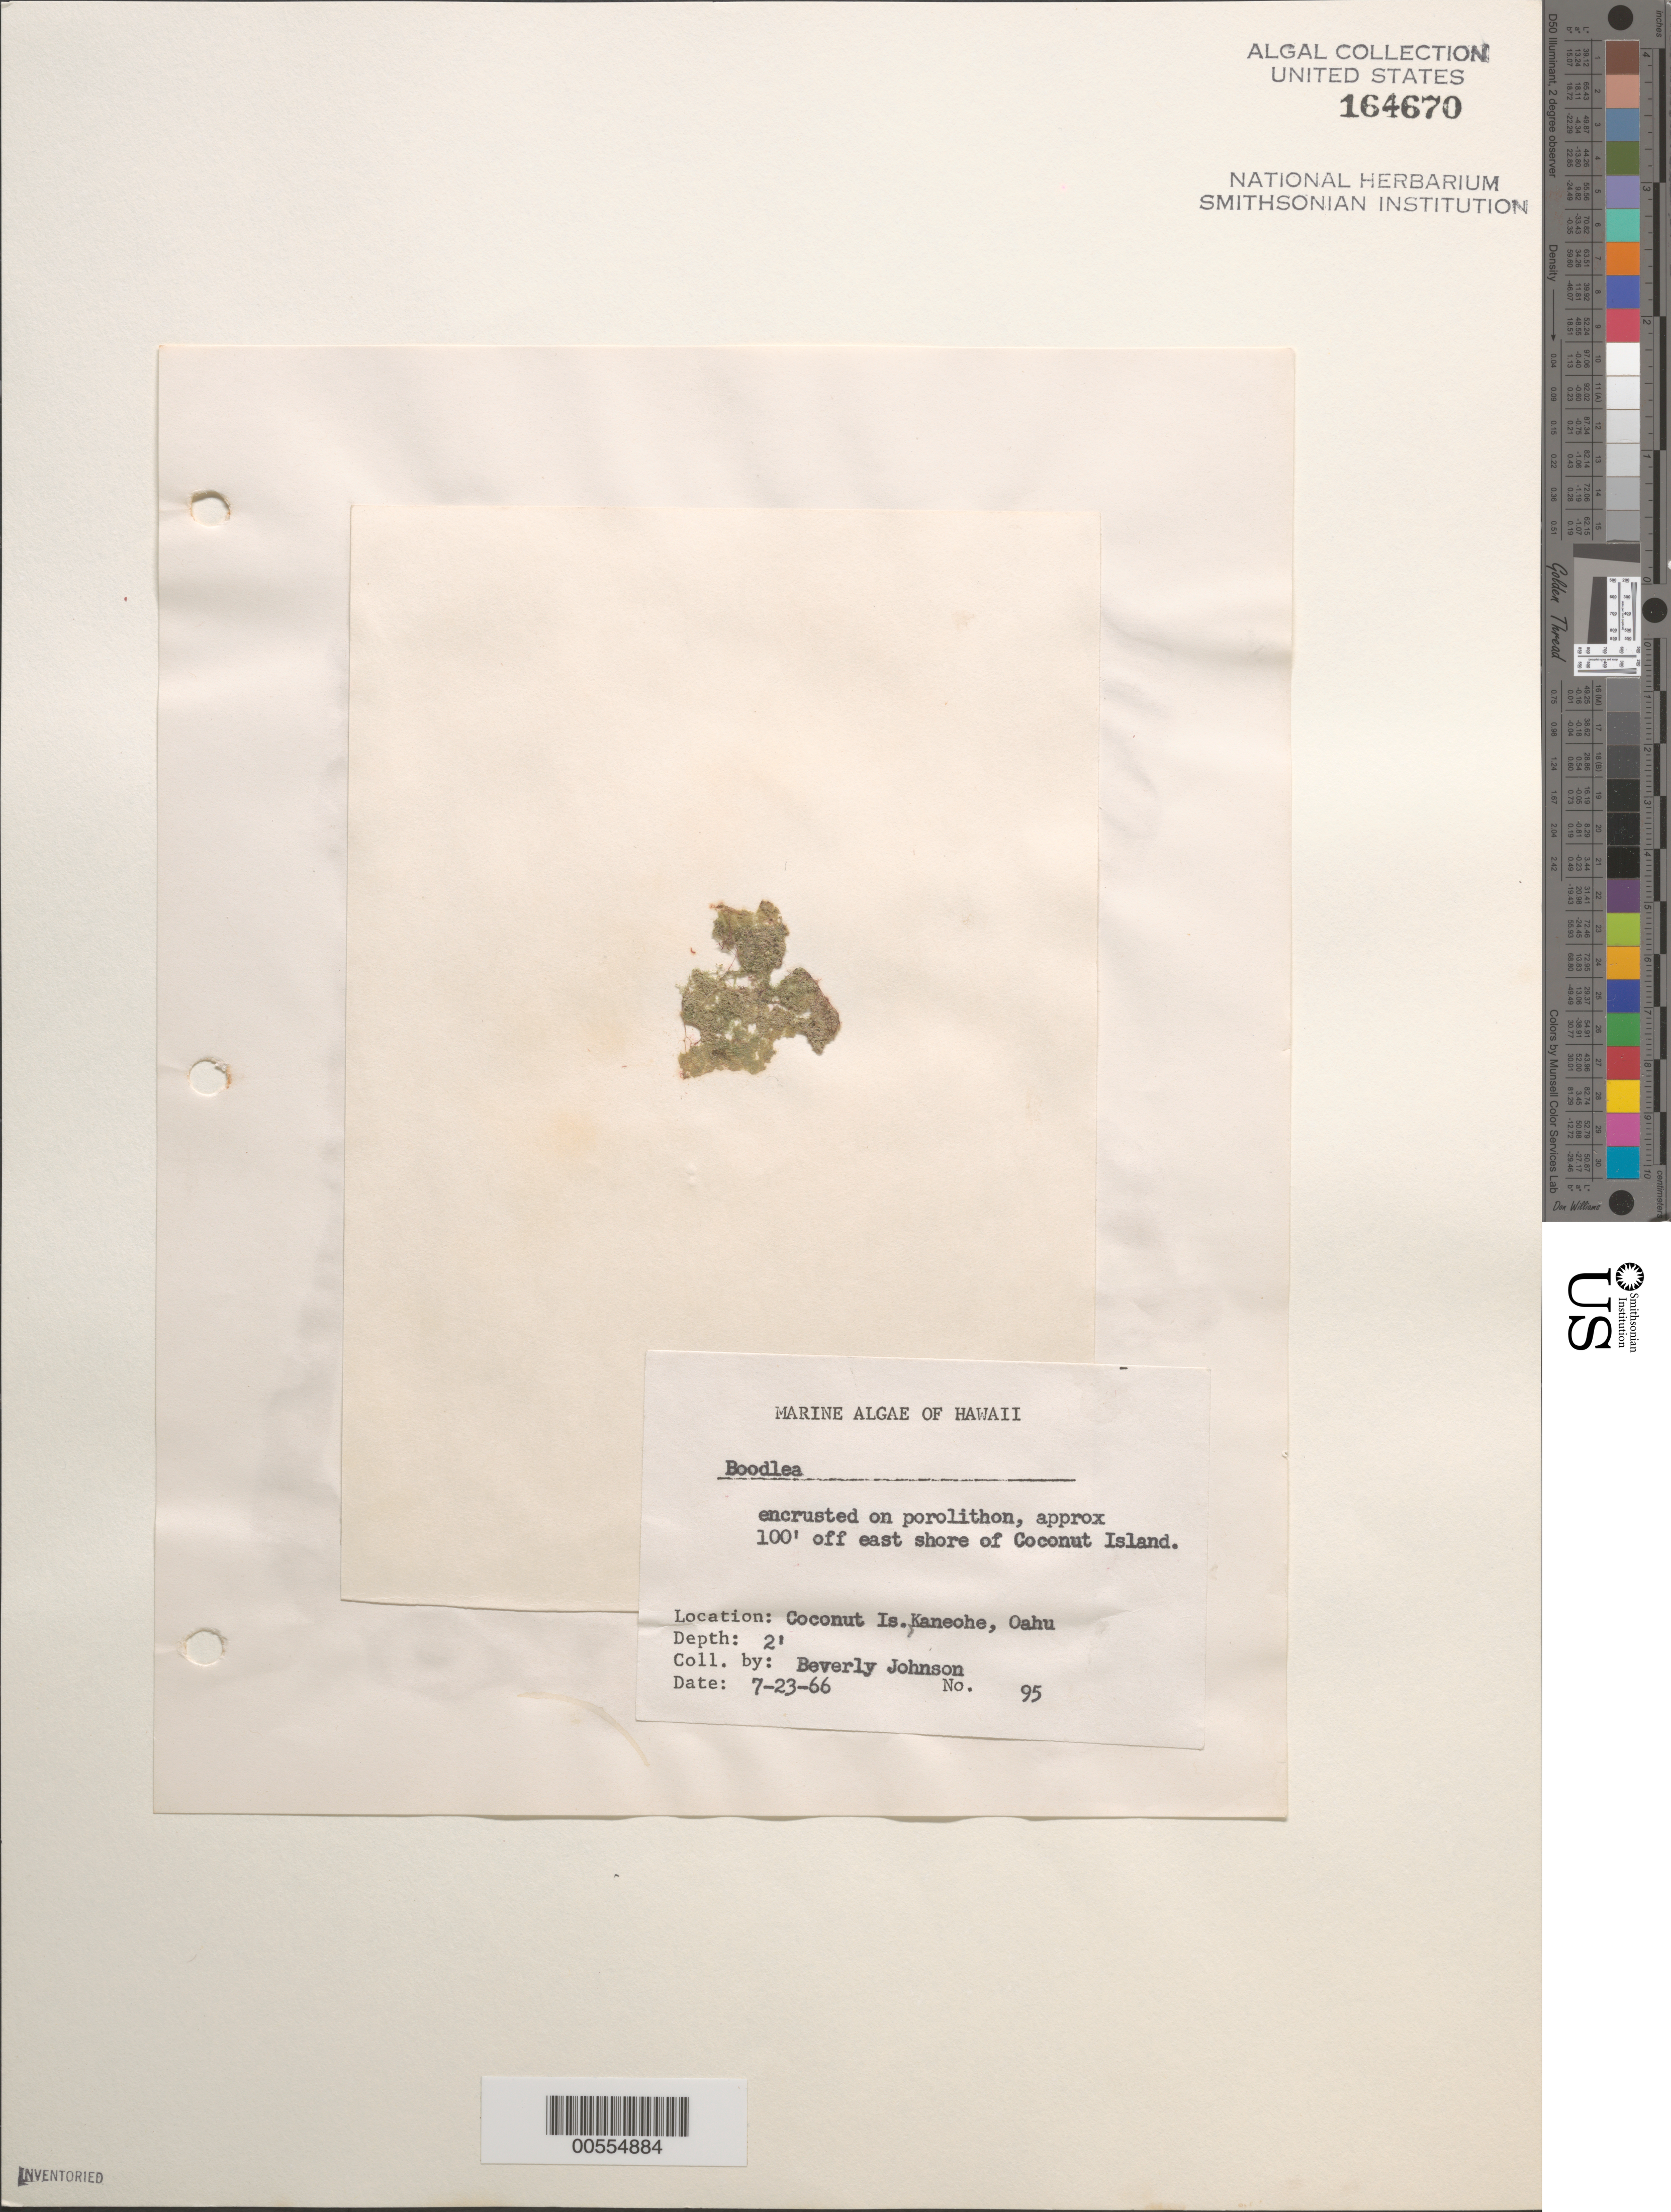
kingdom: Plantae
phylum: Chlorophyta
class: Ulvophyceae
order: Siphonocladales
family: Boodleaceae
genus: Boodlea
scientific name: Boodlea sp.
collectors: B. Johnson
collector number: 95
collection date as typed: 23 Jul 1966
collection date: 1966-07-23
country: United States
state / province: Hawaii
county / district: Honolulu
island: Oahu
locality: Kaneohe, off eastern Coconut Island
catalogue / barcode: US 164670